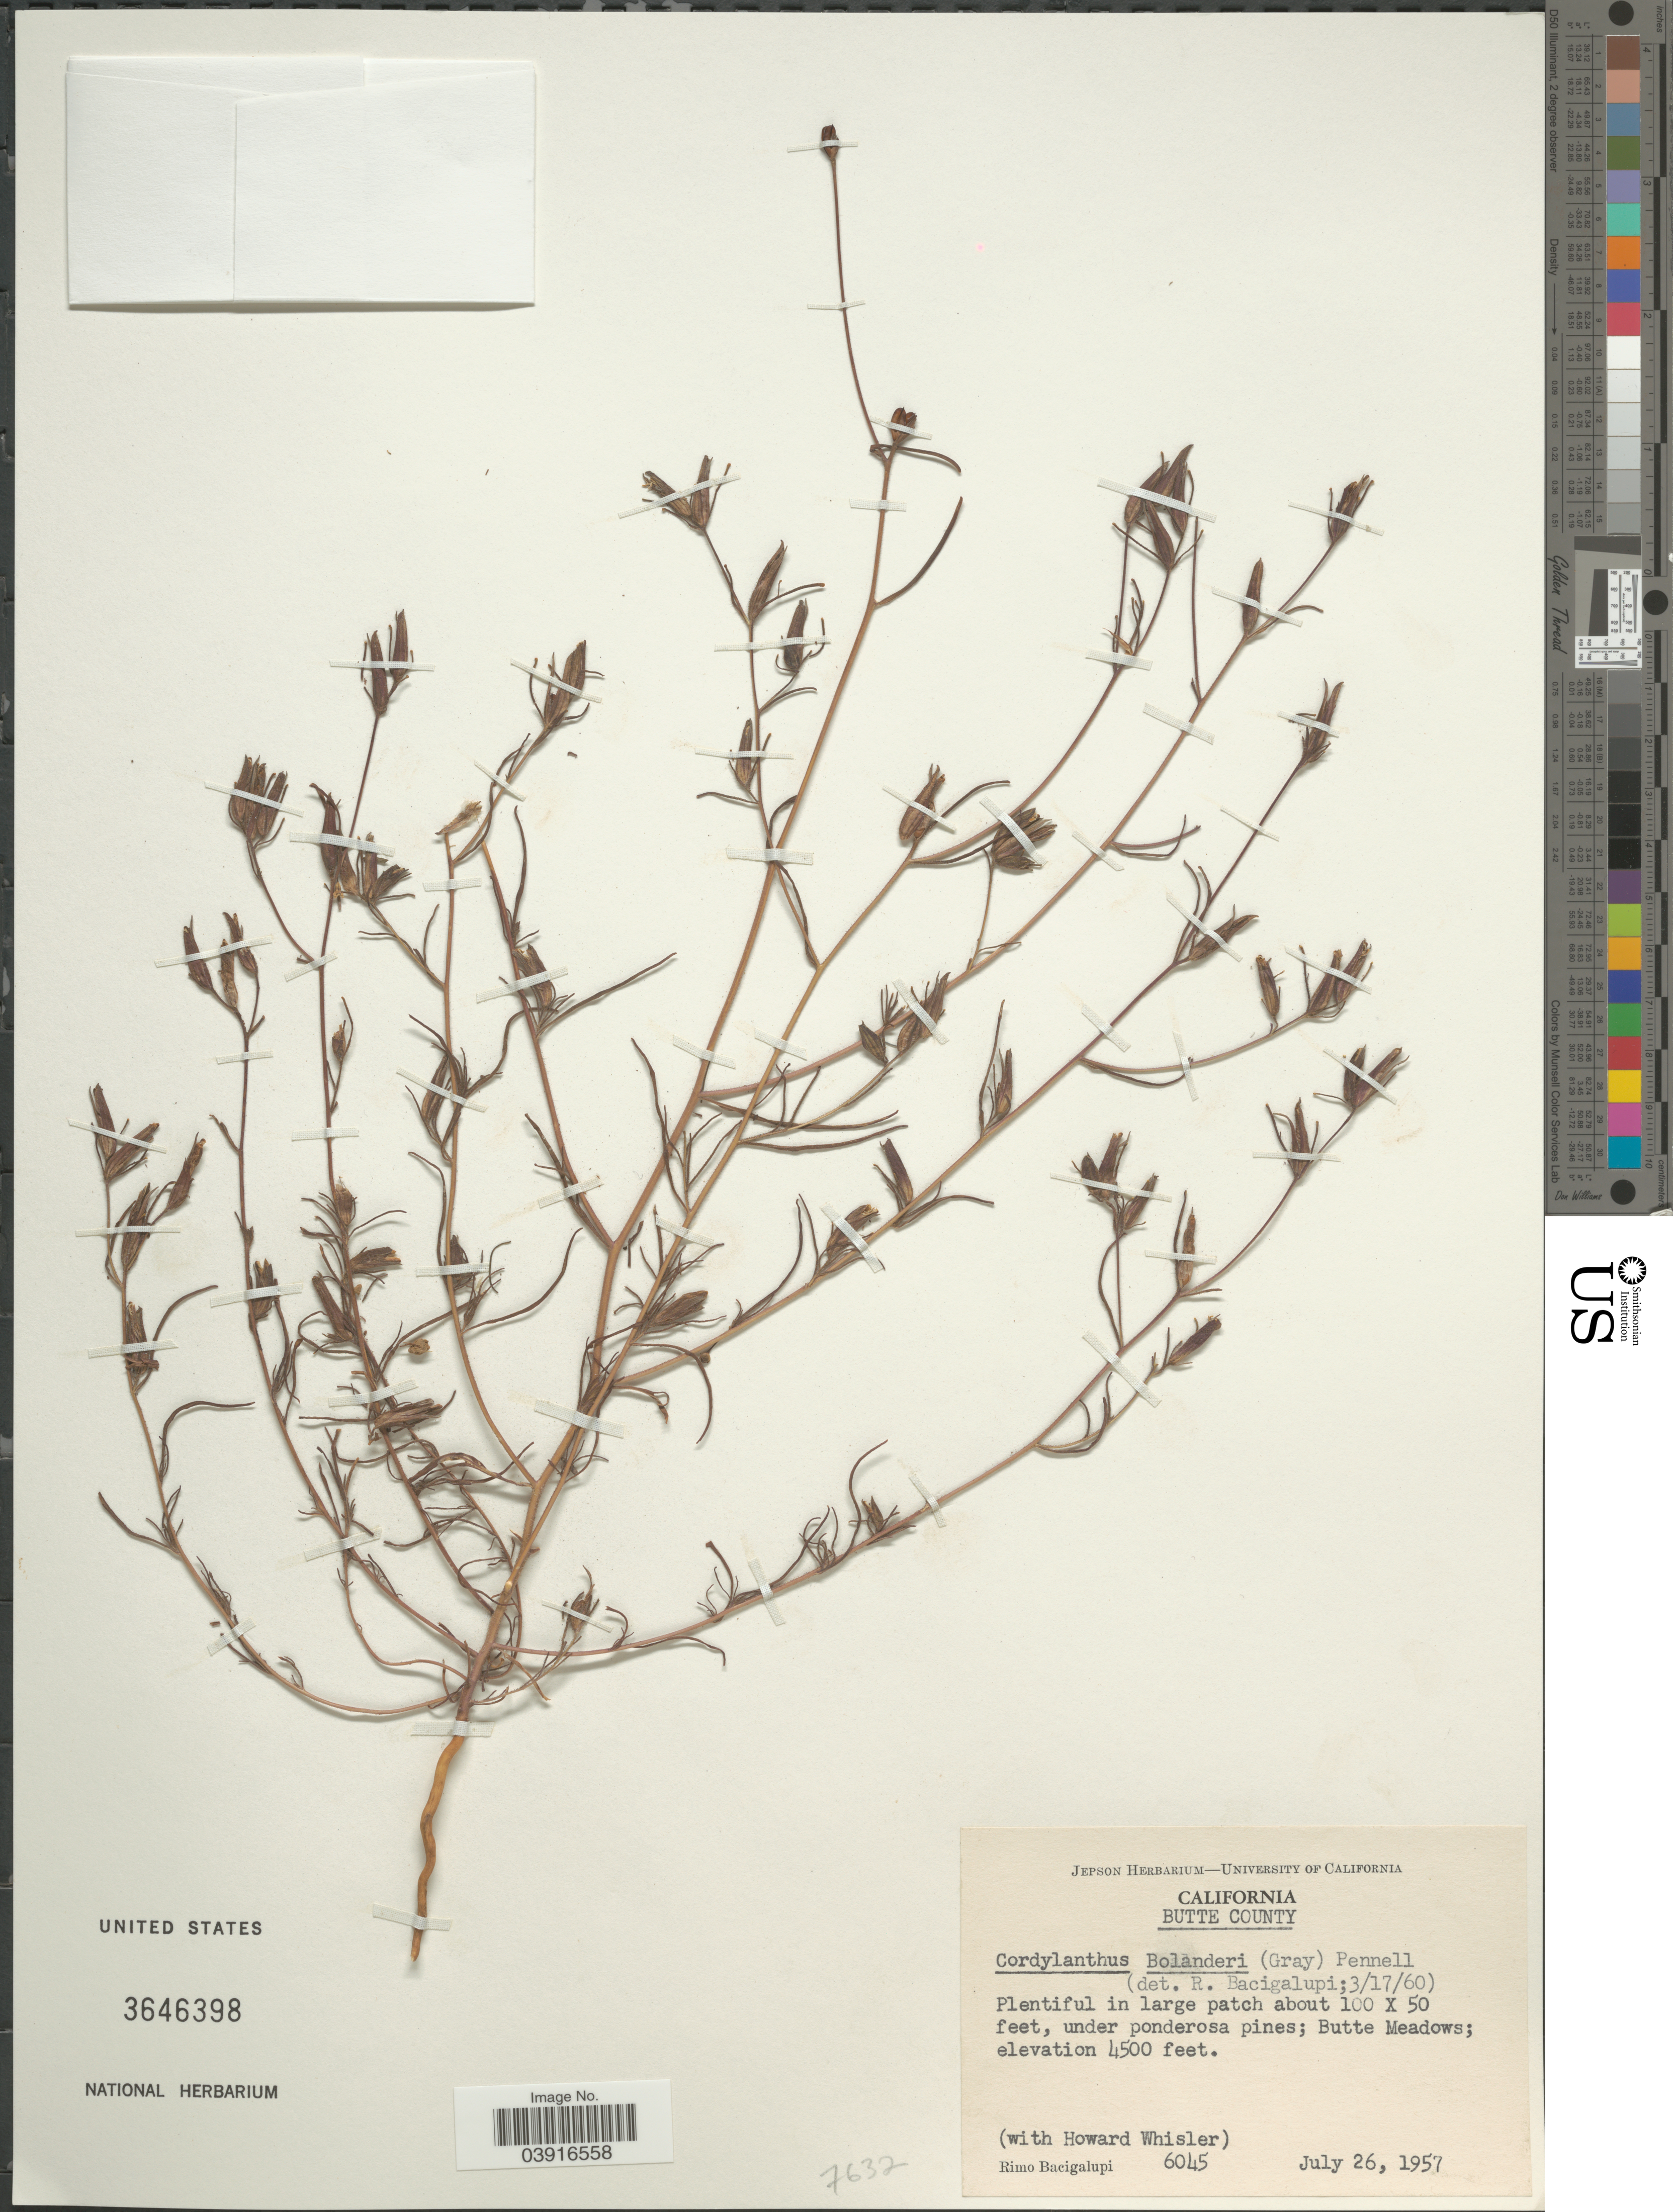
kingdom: Plantae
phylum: Tracheophyta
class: Magnoliopsida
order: Lamiales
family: Orobanchaceae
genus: Cordylanthus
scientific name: Cordylanthus bolanderi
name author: (A. Gray) Pennell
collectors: R. Bacigalupi & H. Whisler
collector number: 6045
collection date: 1957-07-26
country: United States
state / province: California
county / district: Butte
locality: Butte County. Butte Meadows.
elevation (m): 1372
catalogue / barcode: US 3646398